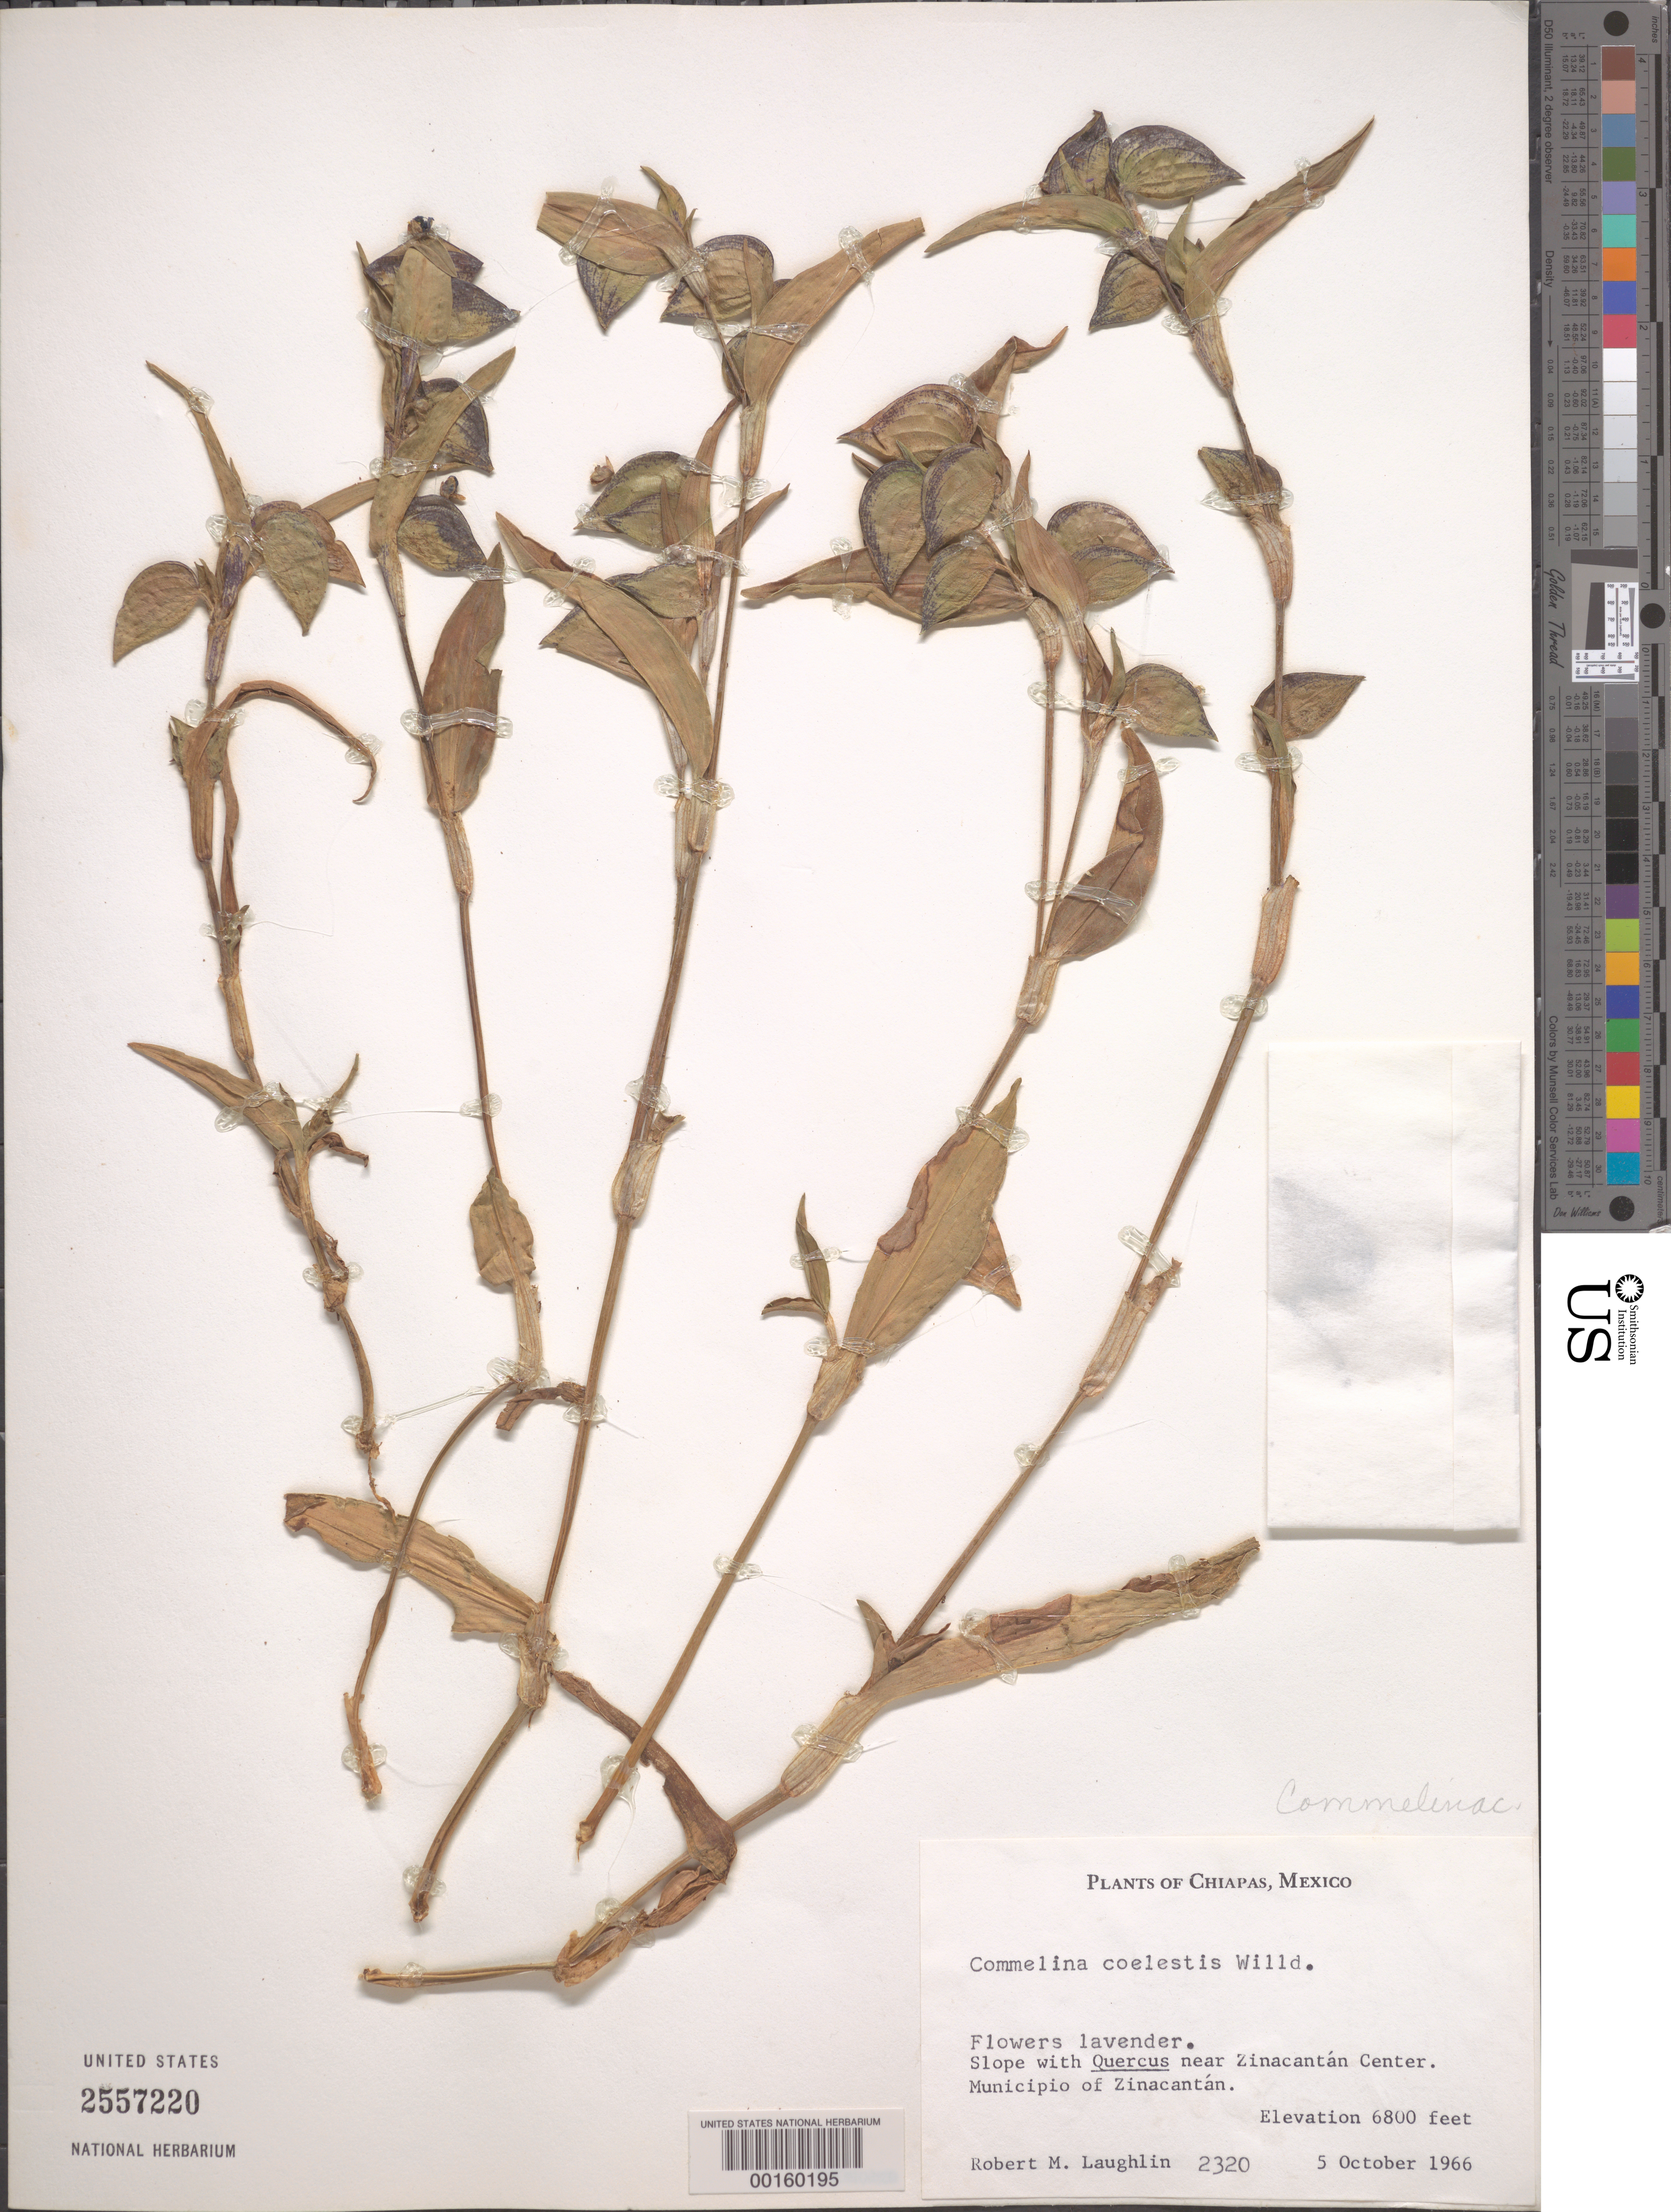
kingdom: Plantae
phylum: Tracheophyta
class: Liliopsida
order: Commelinales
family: Commelinaceae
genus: Commelina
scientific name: Commelina coelestis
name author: Willd.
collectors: R. M. Laughlin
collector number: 2320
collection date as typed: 05 Oct 1966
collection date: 1966-10-05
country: Mexico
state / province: Chiapas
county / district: Zinacantán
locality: Near Zinacantán center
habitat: Slope with quercus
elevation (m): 2074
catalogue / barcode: US 2557220